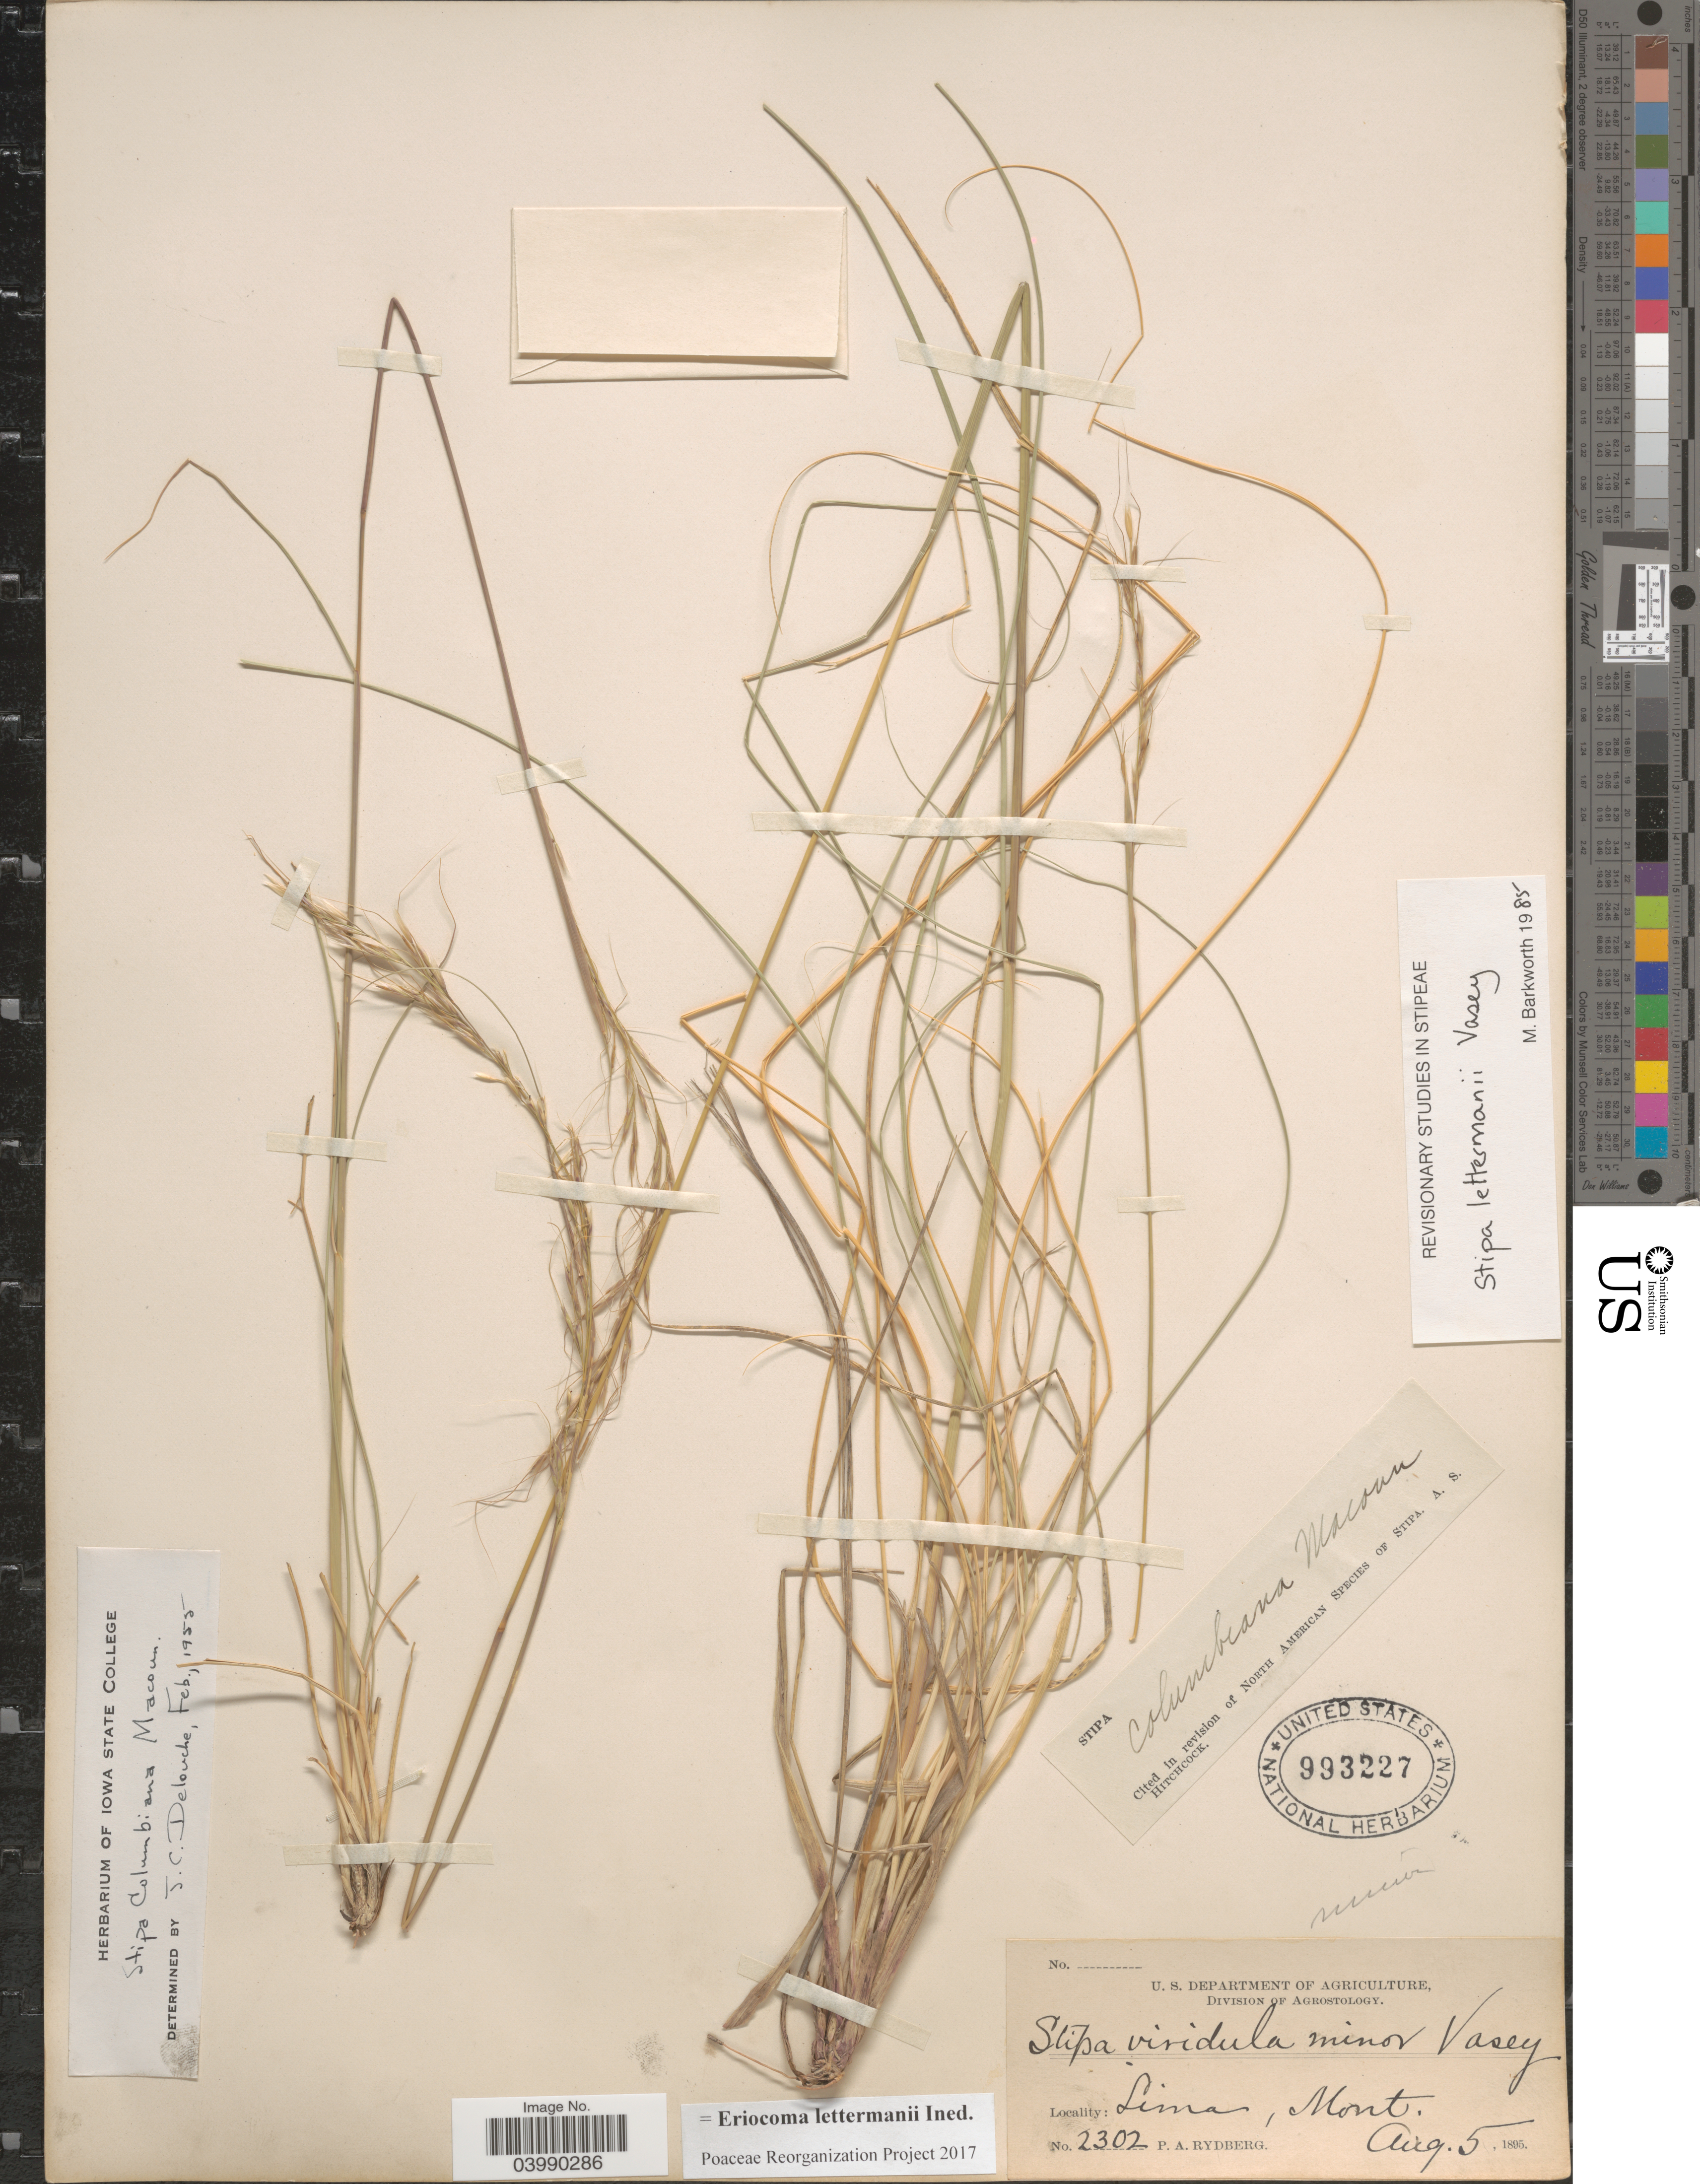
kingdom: Plantae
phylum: Tracheophyta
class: Liliopsida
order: Poales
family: Poaceae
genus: Eriocoma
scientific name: Eriocoma lettermanii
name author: (Vasey) Romasch.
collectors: P. A. Rydberg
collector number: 2302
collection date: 1895-08-05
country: United States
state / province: Montana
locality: Lima.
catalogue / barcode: US 993227